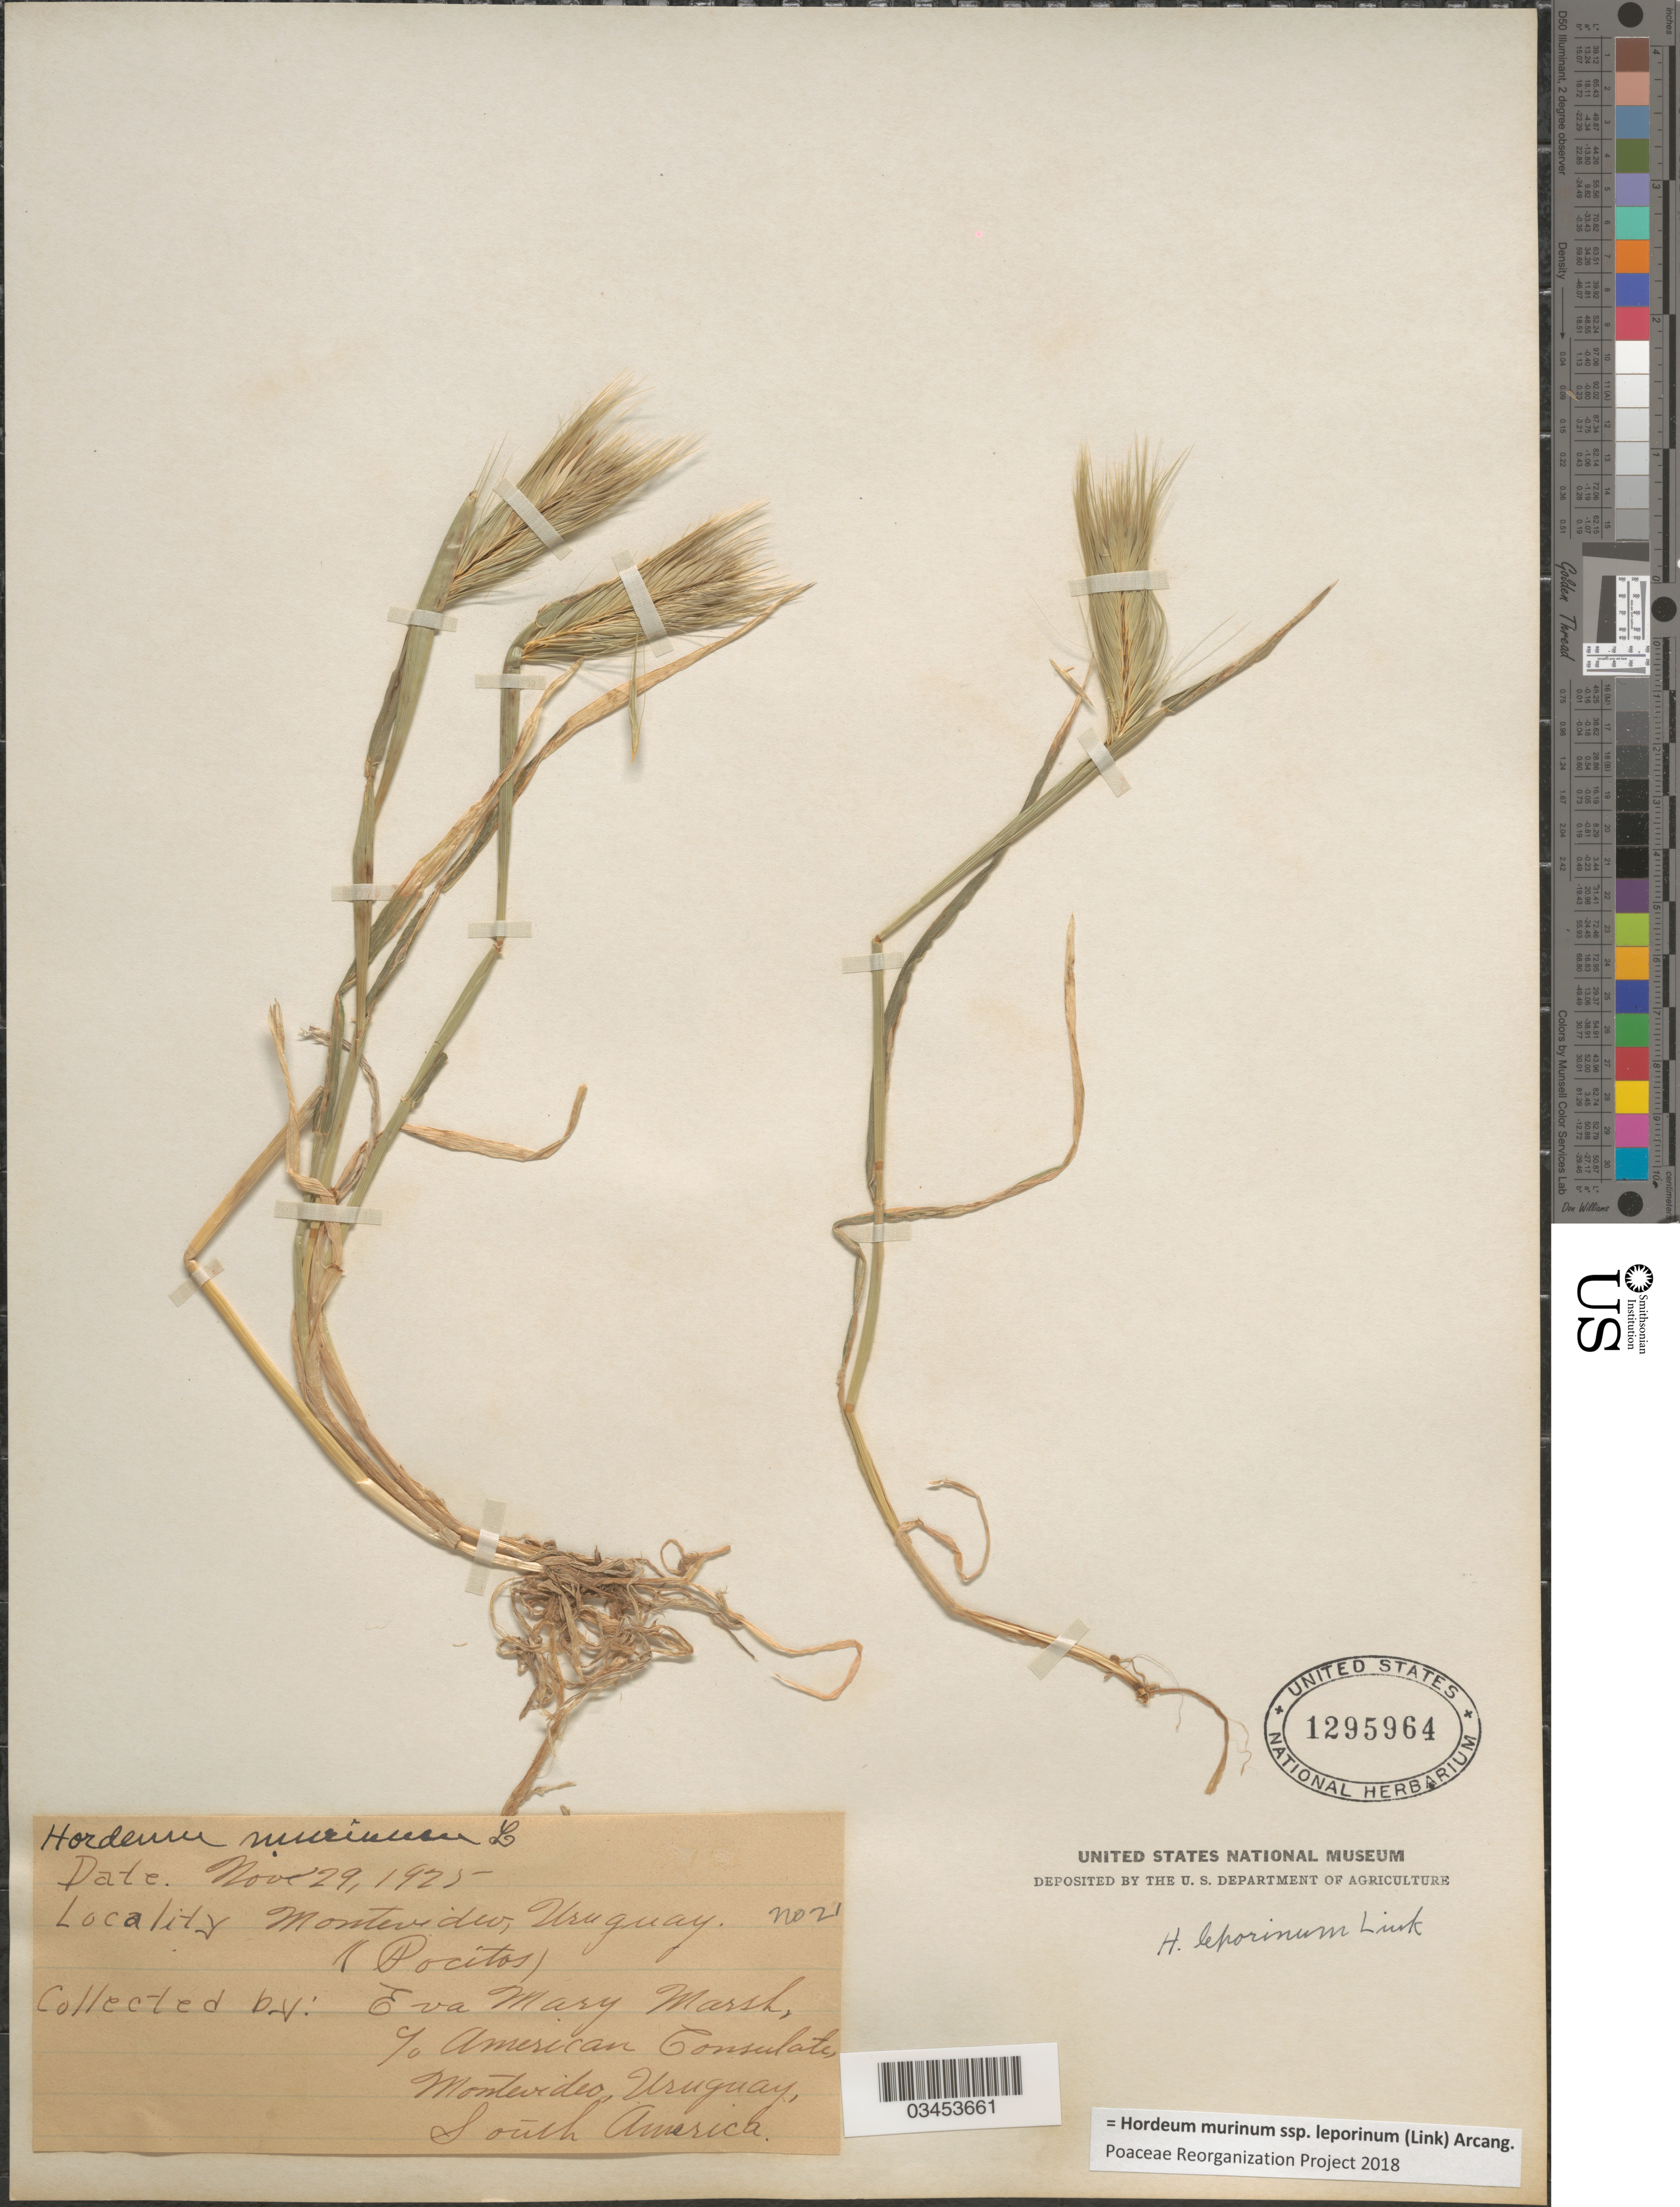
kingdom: Plantae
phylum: Tracheophyta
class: Liliopsida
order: Poales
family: Poaceae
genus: Hordeum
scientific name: Hordeum murinum subsp. leporinum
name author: (Link) Arcang.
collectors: E. Marsh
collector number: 21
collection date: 1925-11-29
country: Uruguay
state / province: Montevideo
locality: (Pocitos).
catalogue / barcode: US 1295964